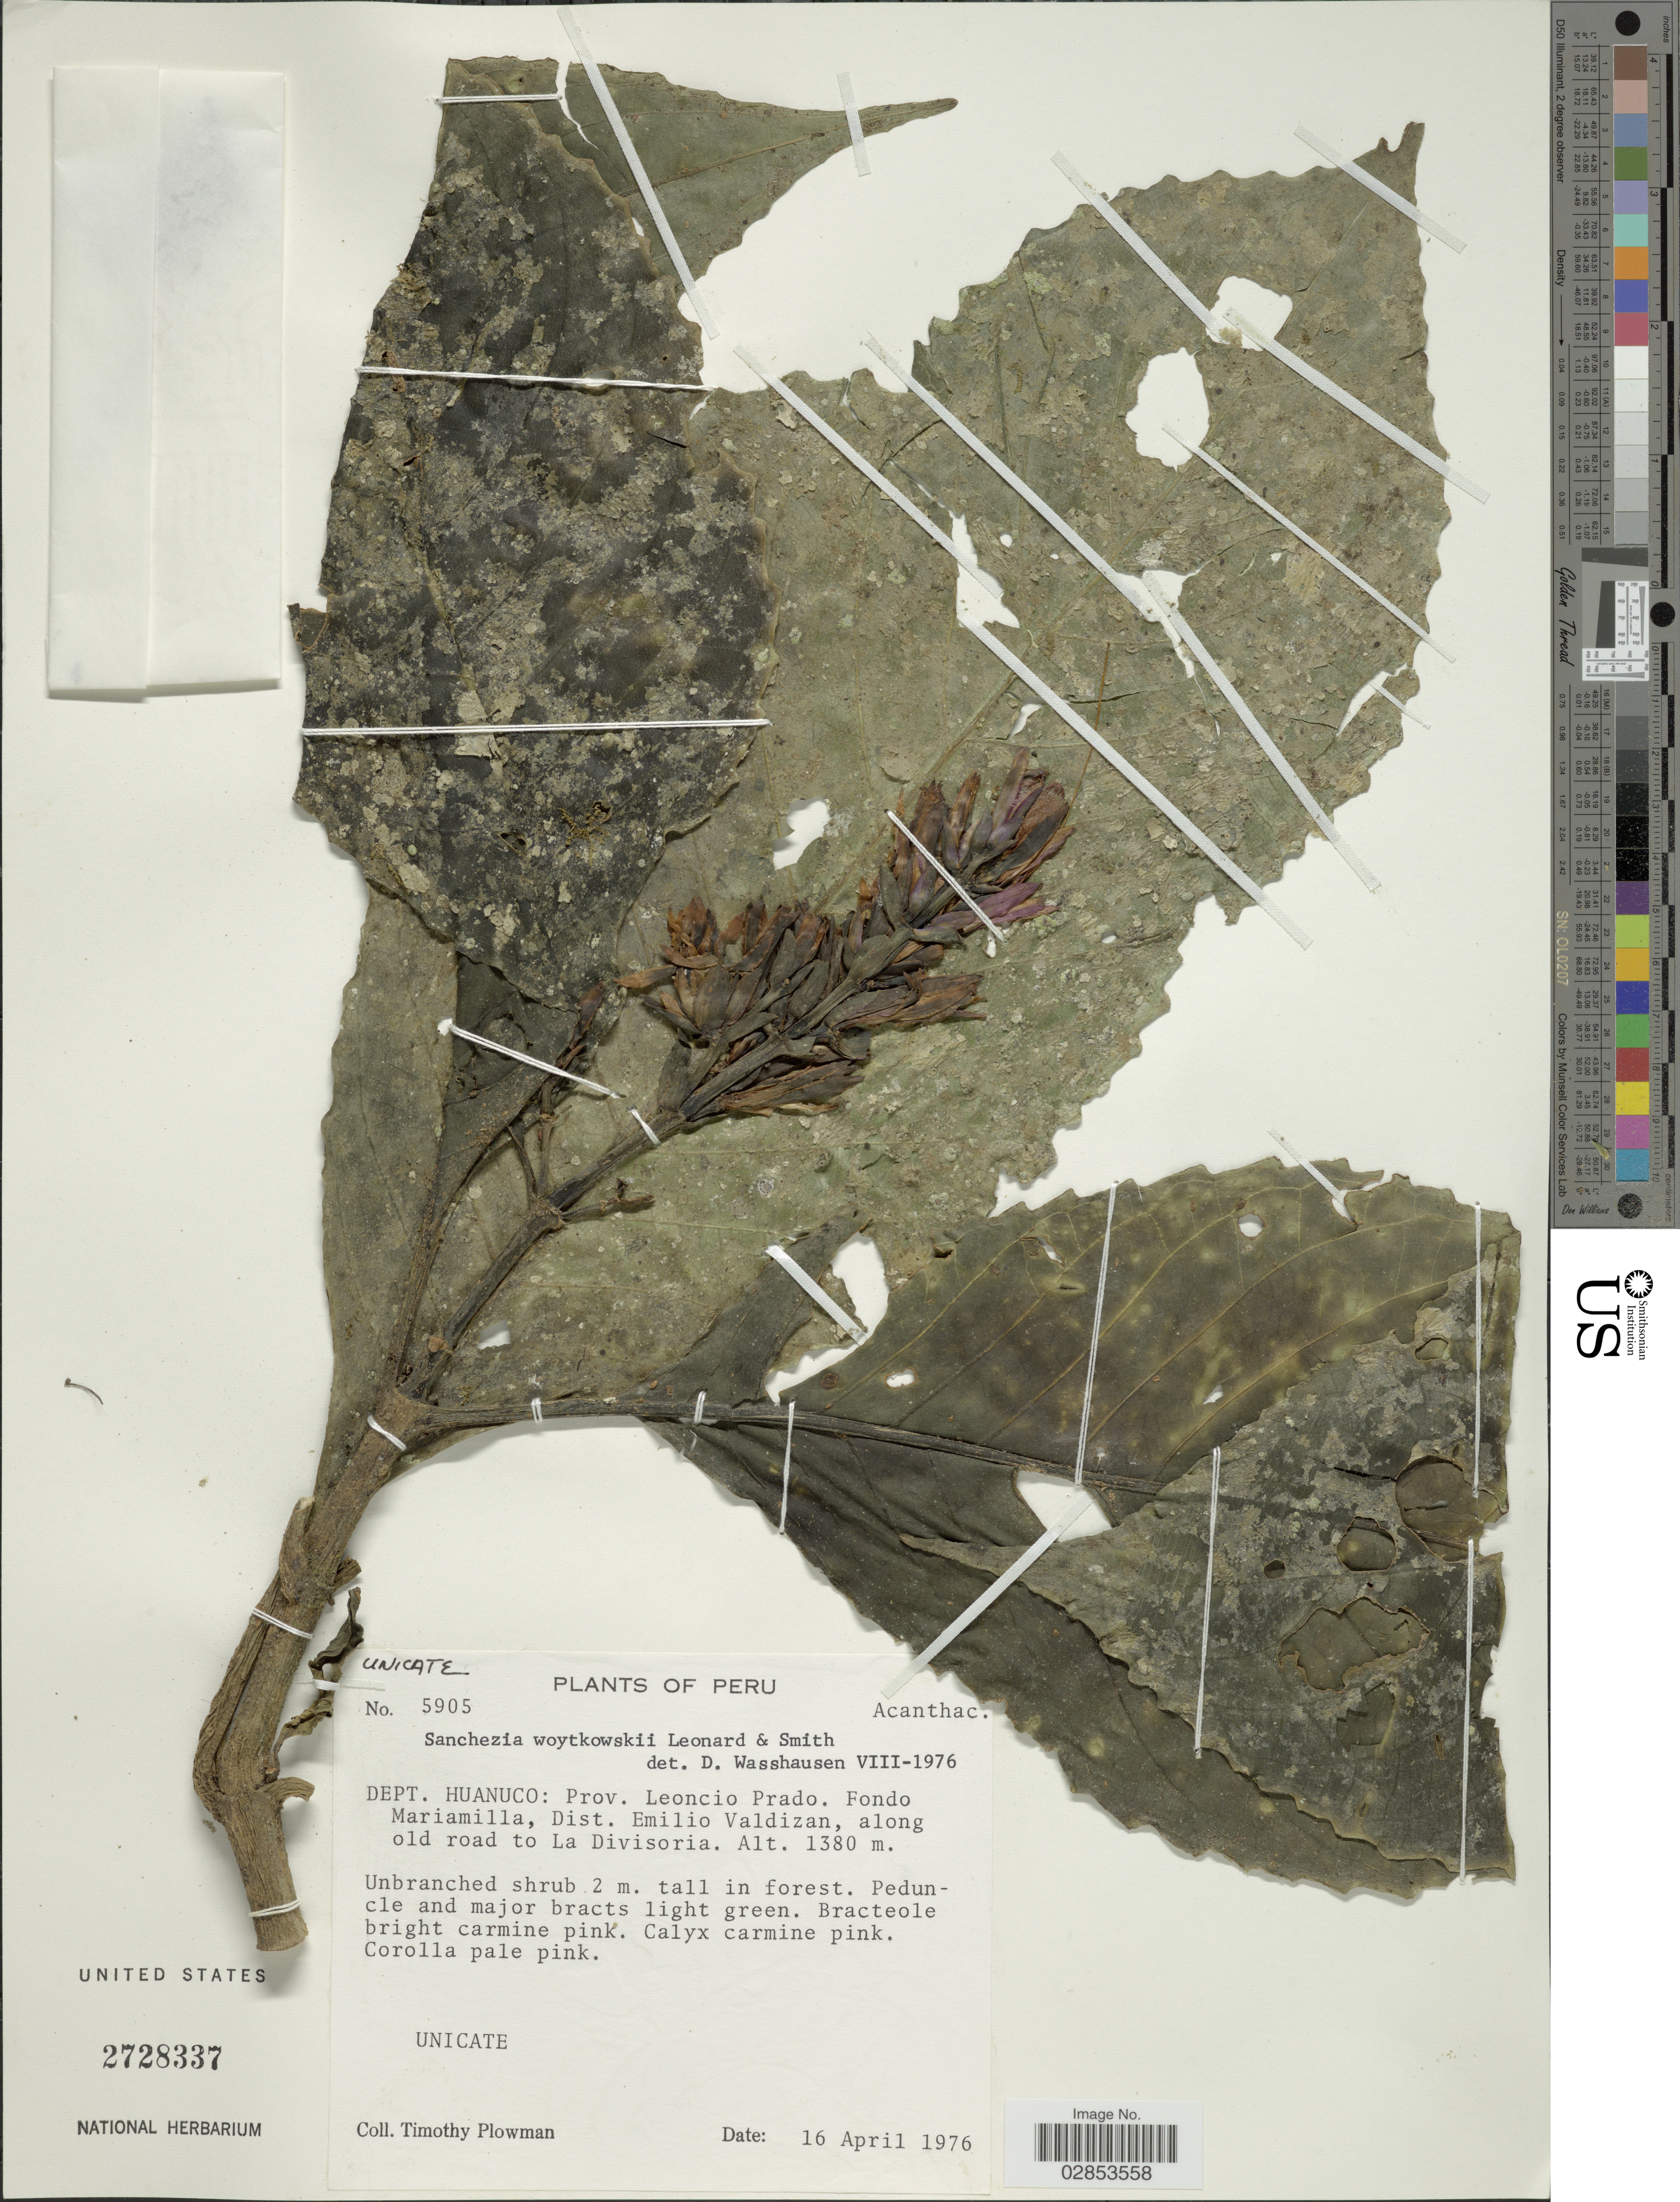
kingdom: Plantae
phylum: Tracheophyta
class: Magnoliopsida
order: Lamiales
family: Acanthaceae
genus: Sanchezia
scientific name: Sanchezia punicea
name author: Leonard & L.B. Sm.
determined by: Azevedo, Igor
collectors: T. Plowman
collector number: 5905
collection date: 1976-04-16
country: Peru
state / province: Huánuco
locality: Dept. Huanuco: Prov. Leoncio Prado. Fondo Mariamilla, Dist. Emilio Valdizan, along old road to La Divisoria.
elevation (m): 1380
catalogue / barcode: US 2728337